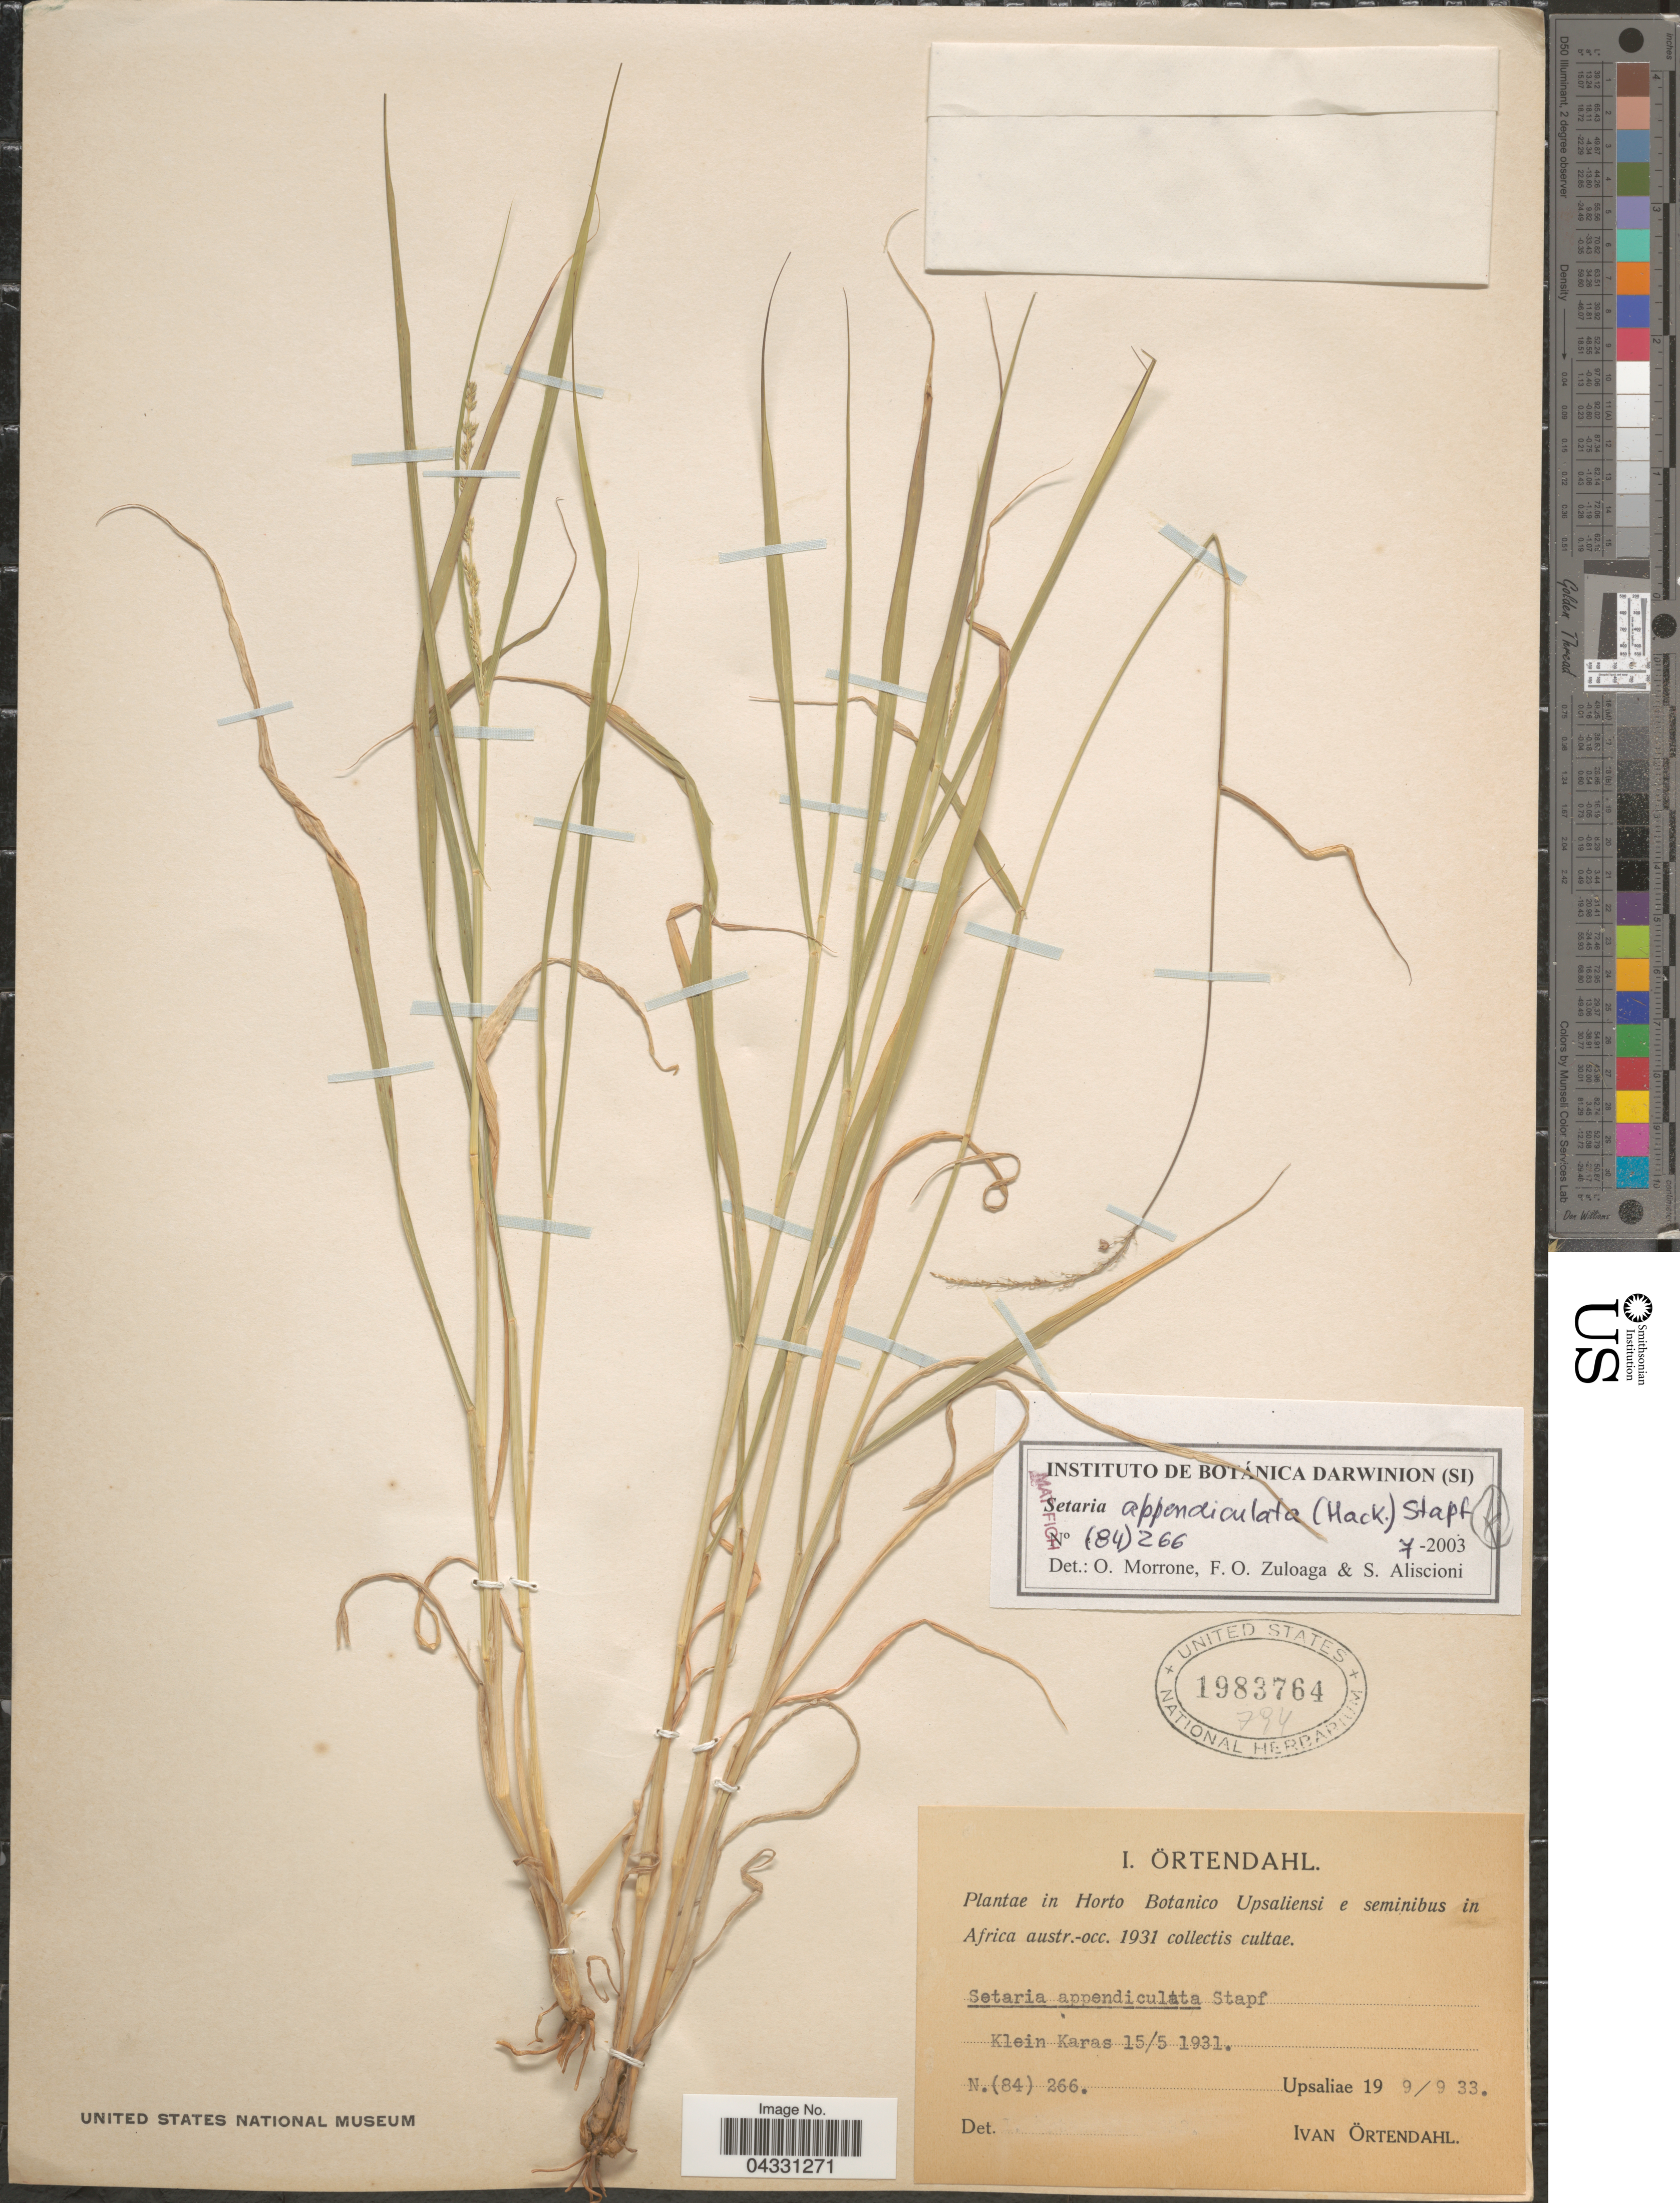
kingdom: Plantae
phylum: Tracheophyta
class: Liliopsida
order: Poales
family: Poaceae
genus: Setaria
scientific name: Setaria appendiculata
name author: (Hack.) Stapf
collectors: I. Ortendahl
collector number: (84) 266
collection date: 1931-05-15/1933-09-09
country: Namibia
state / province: Karas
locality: Africa austr.-occ. Klein Karas. Upsaliae.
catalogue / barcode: US 1983764